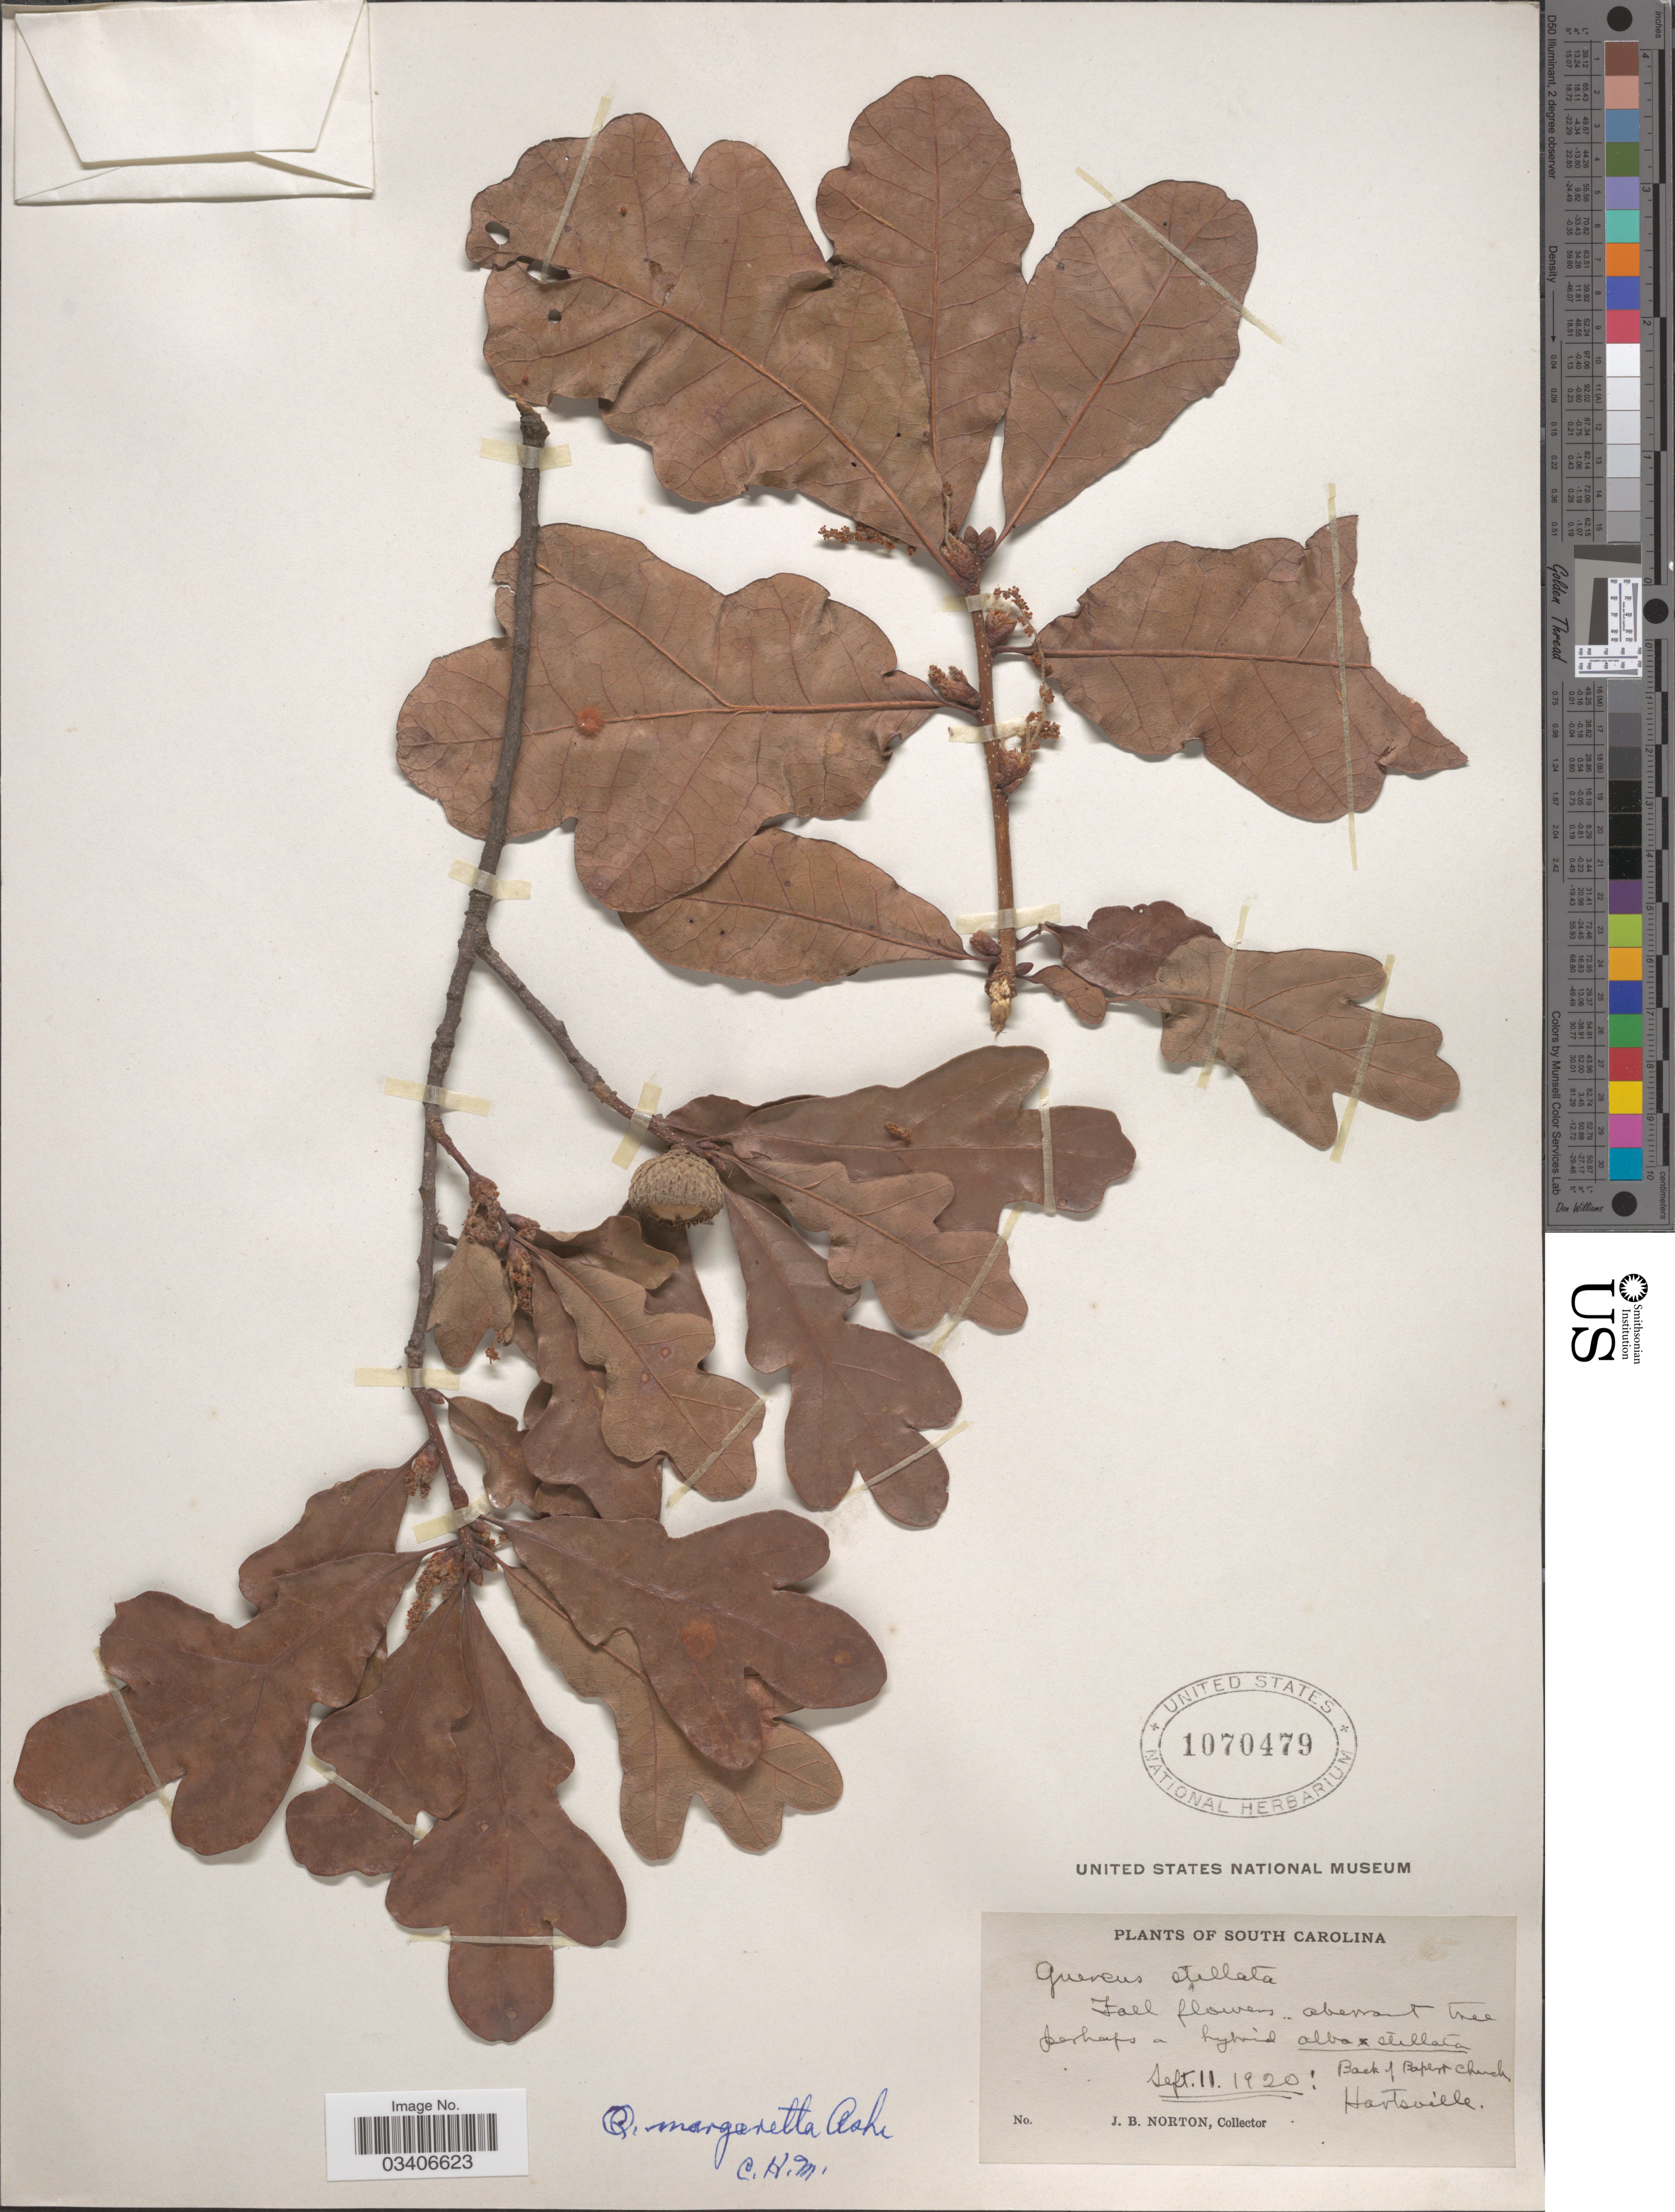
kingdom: Plantae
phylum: Tracheophyta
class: Magnoliopsida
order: Fagales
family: Fagaceae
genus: Quercus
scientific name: Quercus margarettae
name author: Ashe ex Small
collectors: J. B. Norton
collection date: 1920-09-11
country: United States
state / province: South Carolina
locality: Back of Baptist Church. Hartsville.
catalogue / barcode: US 1070479